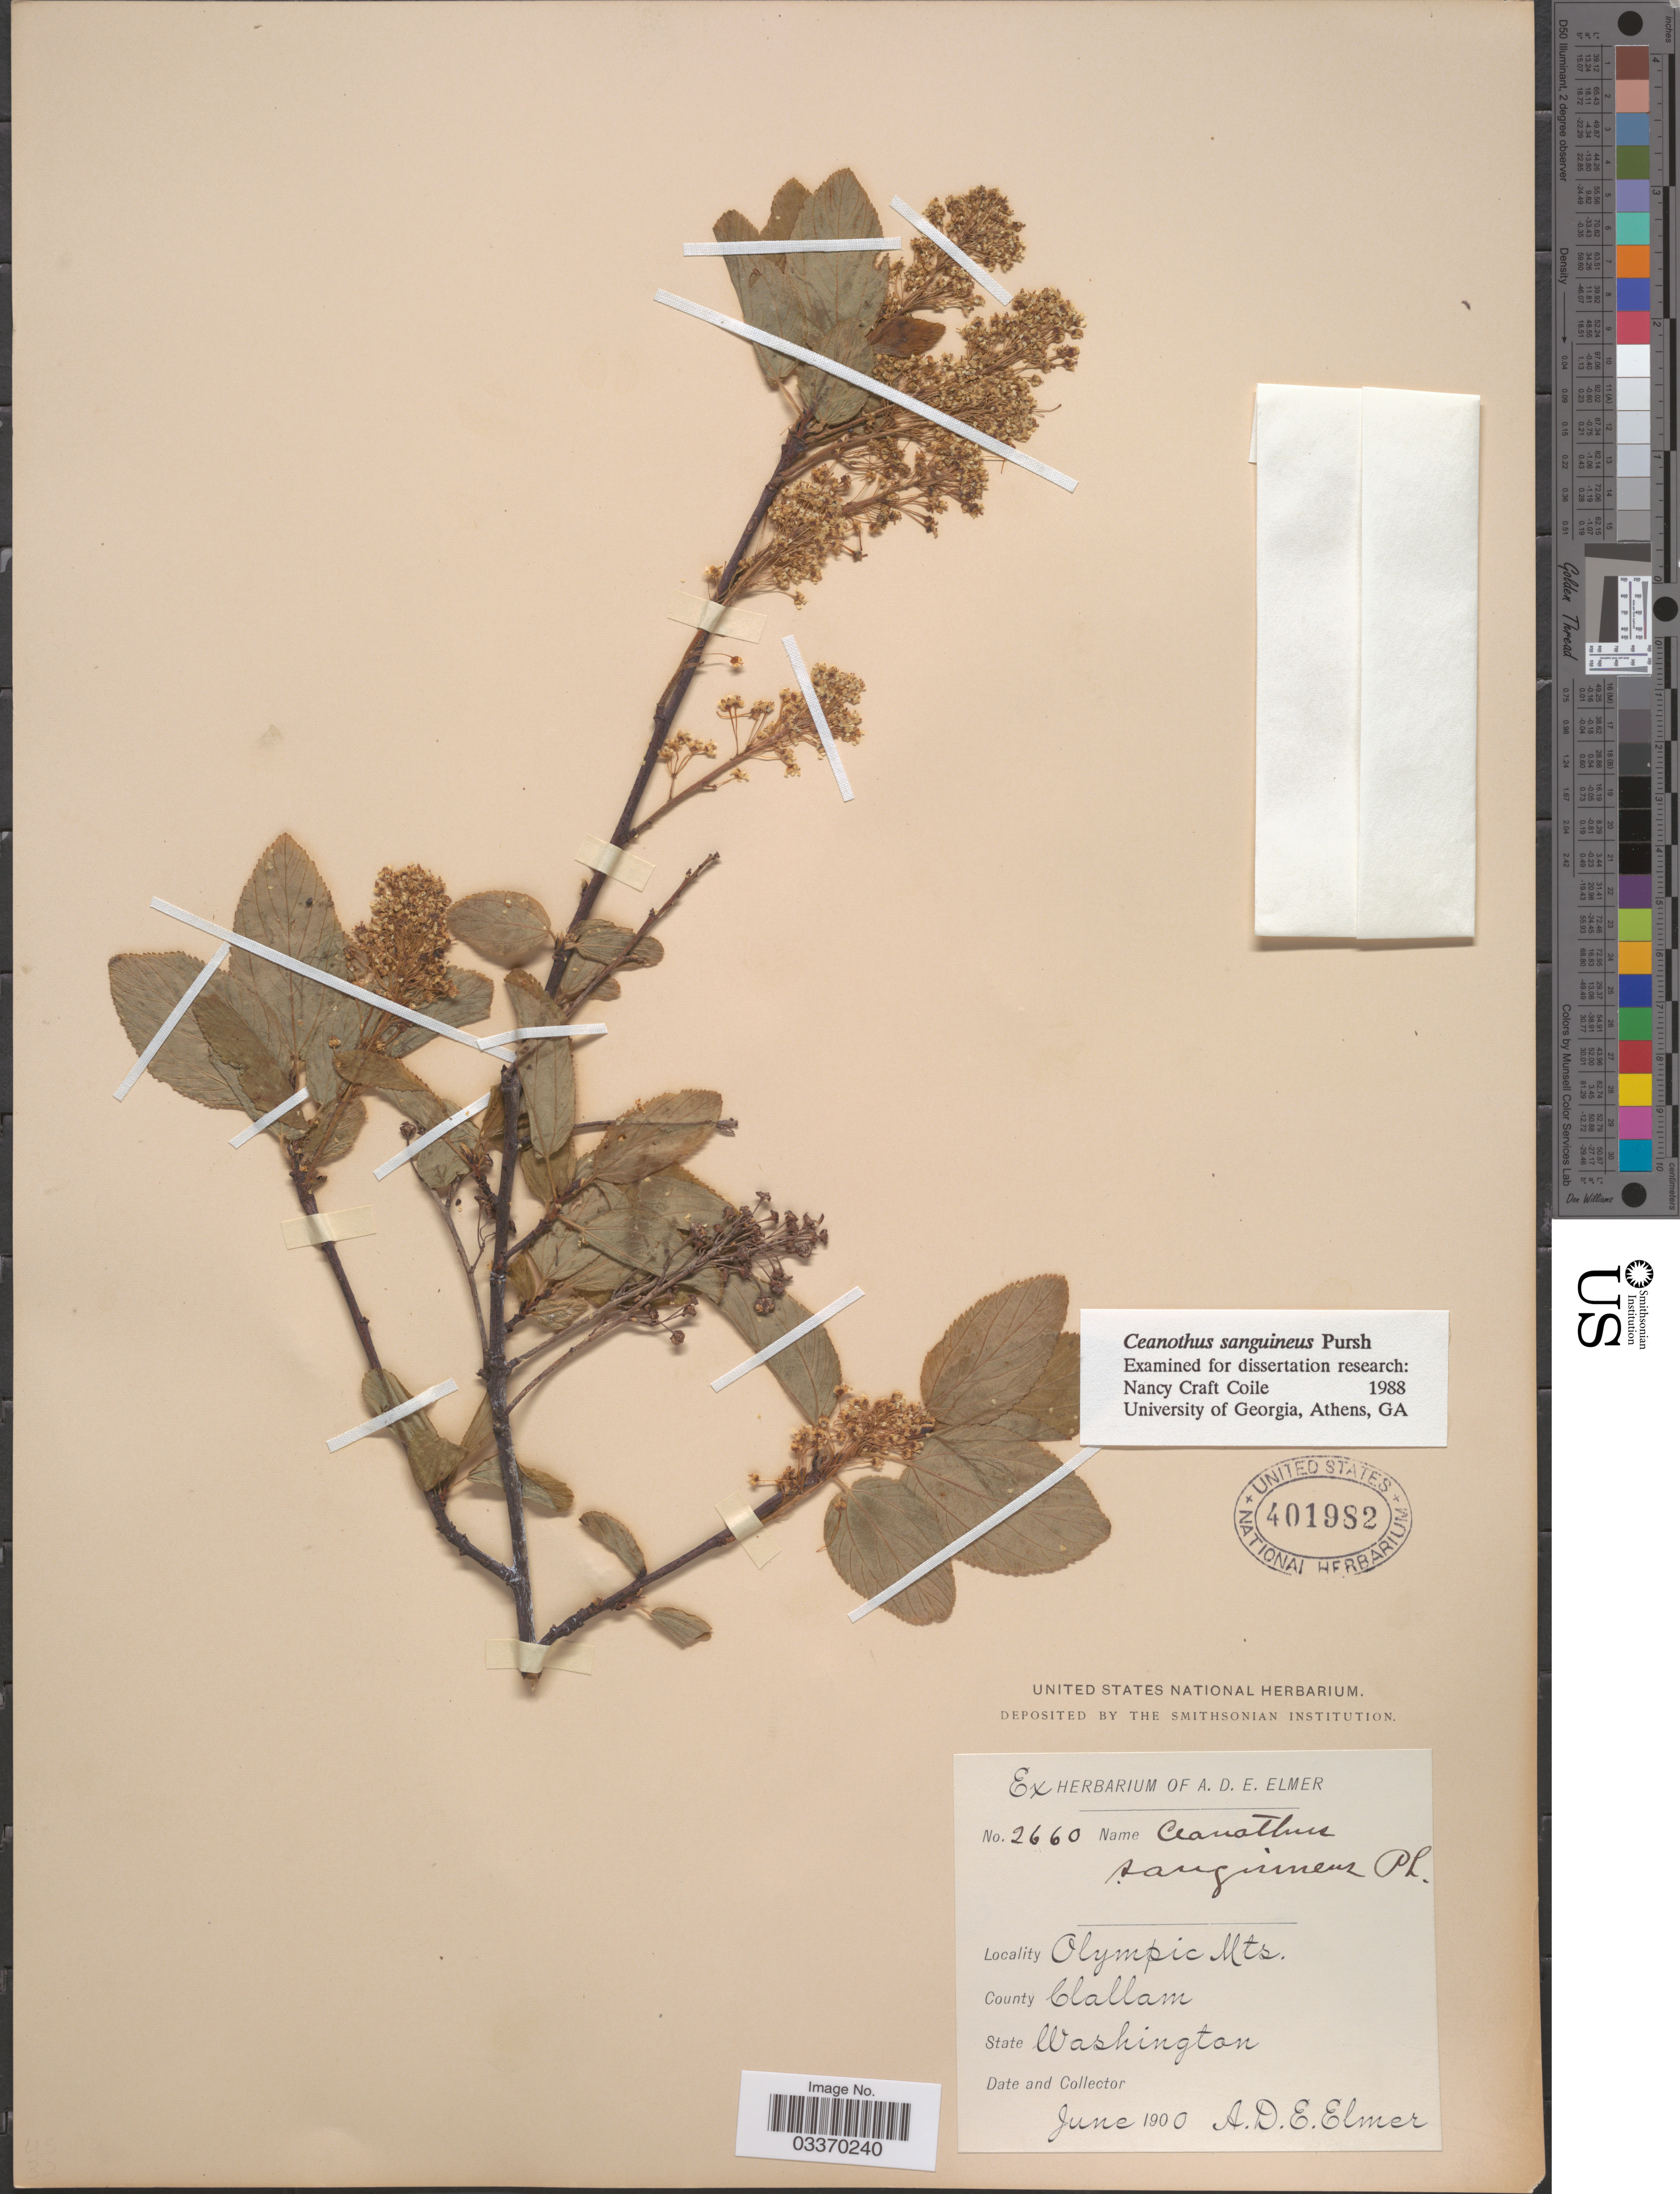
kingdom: Plantae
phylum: Tracheophyta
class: Magnoliopsida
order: Rosales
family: Rhamnaceae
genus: Ceanothus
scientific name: Ceanothus sanguineus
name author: Pursh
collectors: A. D. E. Elmer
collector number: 2660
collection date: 1900-06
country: United States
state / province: Washington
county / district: Clallam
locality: Olympic Mts., County Clallam.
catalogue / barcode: US 401982